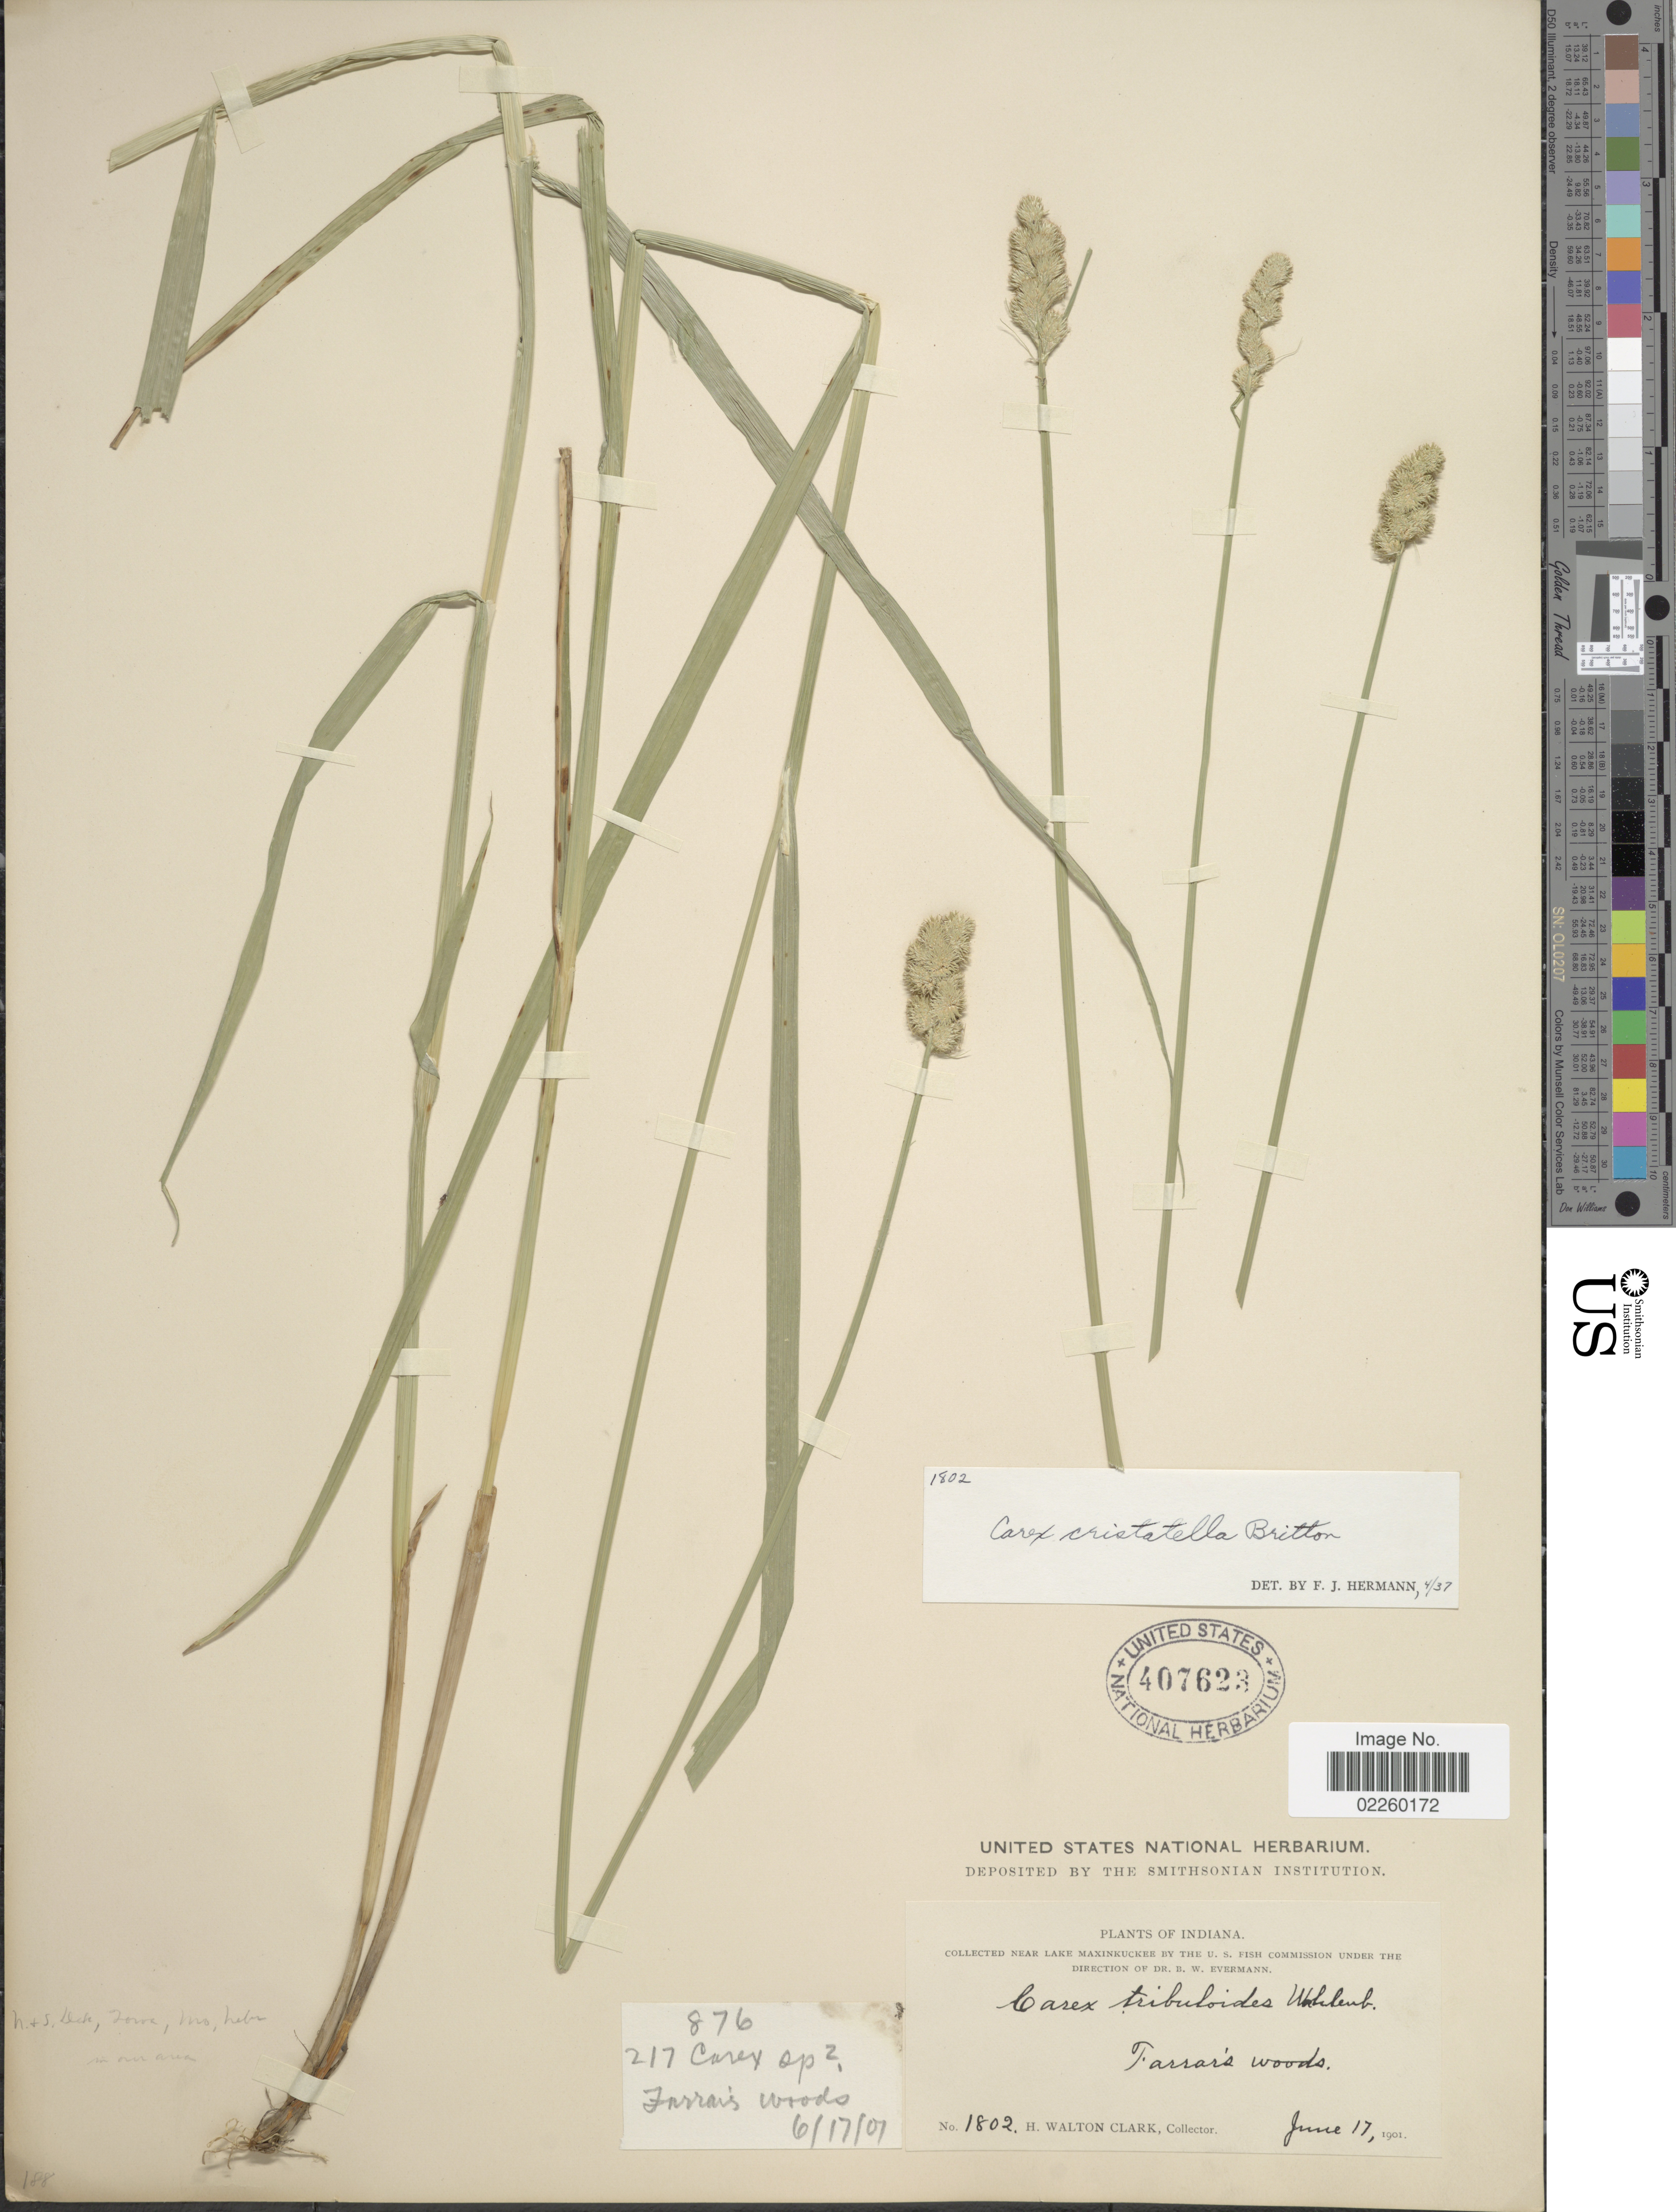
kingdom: Plantae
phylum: Tracheophyta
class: Liliopsida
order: Poales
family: Cyperaceae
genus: Carex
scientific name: Carex cristatella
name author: Britton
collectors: H. W. Clark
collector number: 1802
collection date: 1901-06-17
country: United States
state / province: Indiana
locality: Tarrar's woods. near Lake Maxinkuckee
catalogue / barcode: US 407623